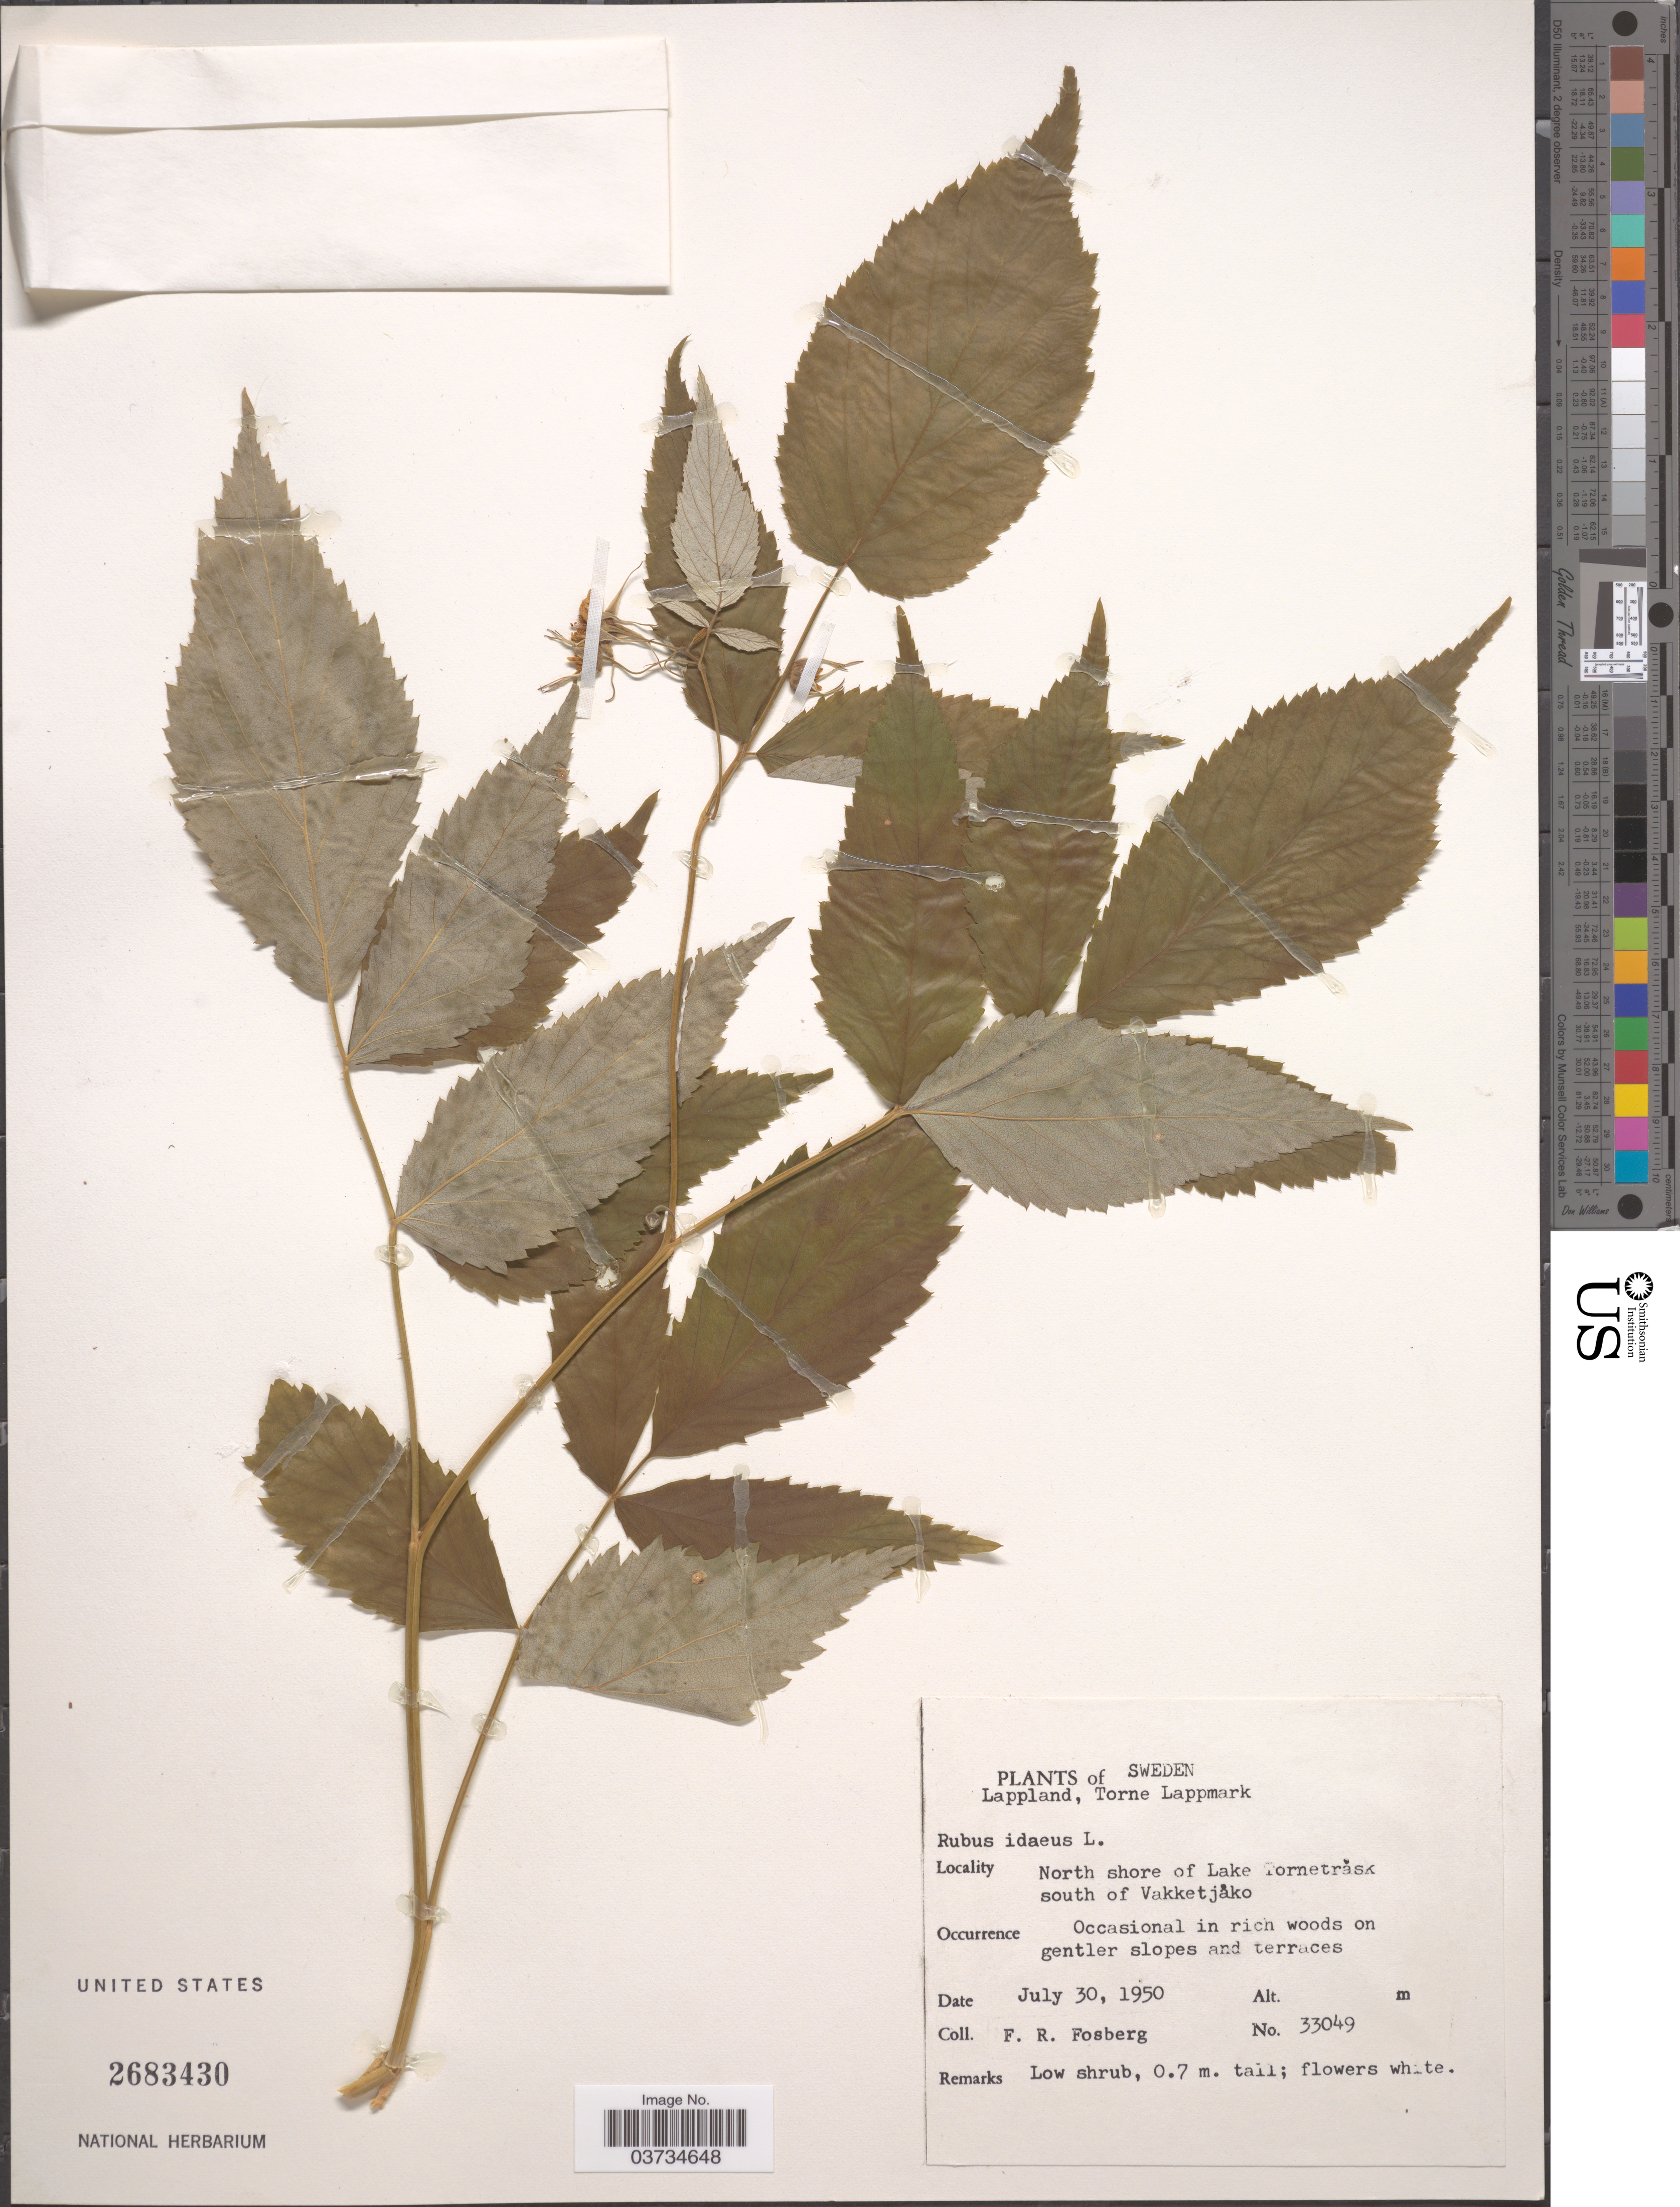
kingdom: Plantae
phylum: Tracheophyta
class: Magnoliopsida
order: Rosales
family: Rosaceae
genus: Rubus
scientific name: Rubus idaeus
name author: L.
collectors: F. R. Fosberg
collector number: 33049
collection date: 1950-07-30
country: Sweden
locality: Lappland, Torne Lappmark. North shore of Lake Tornetråsk south of Vakketjåko.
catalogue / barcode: US 2683430